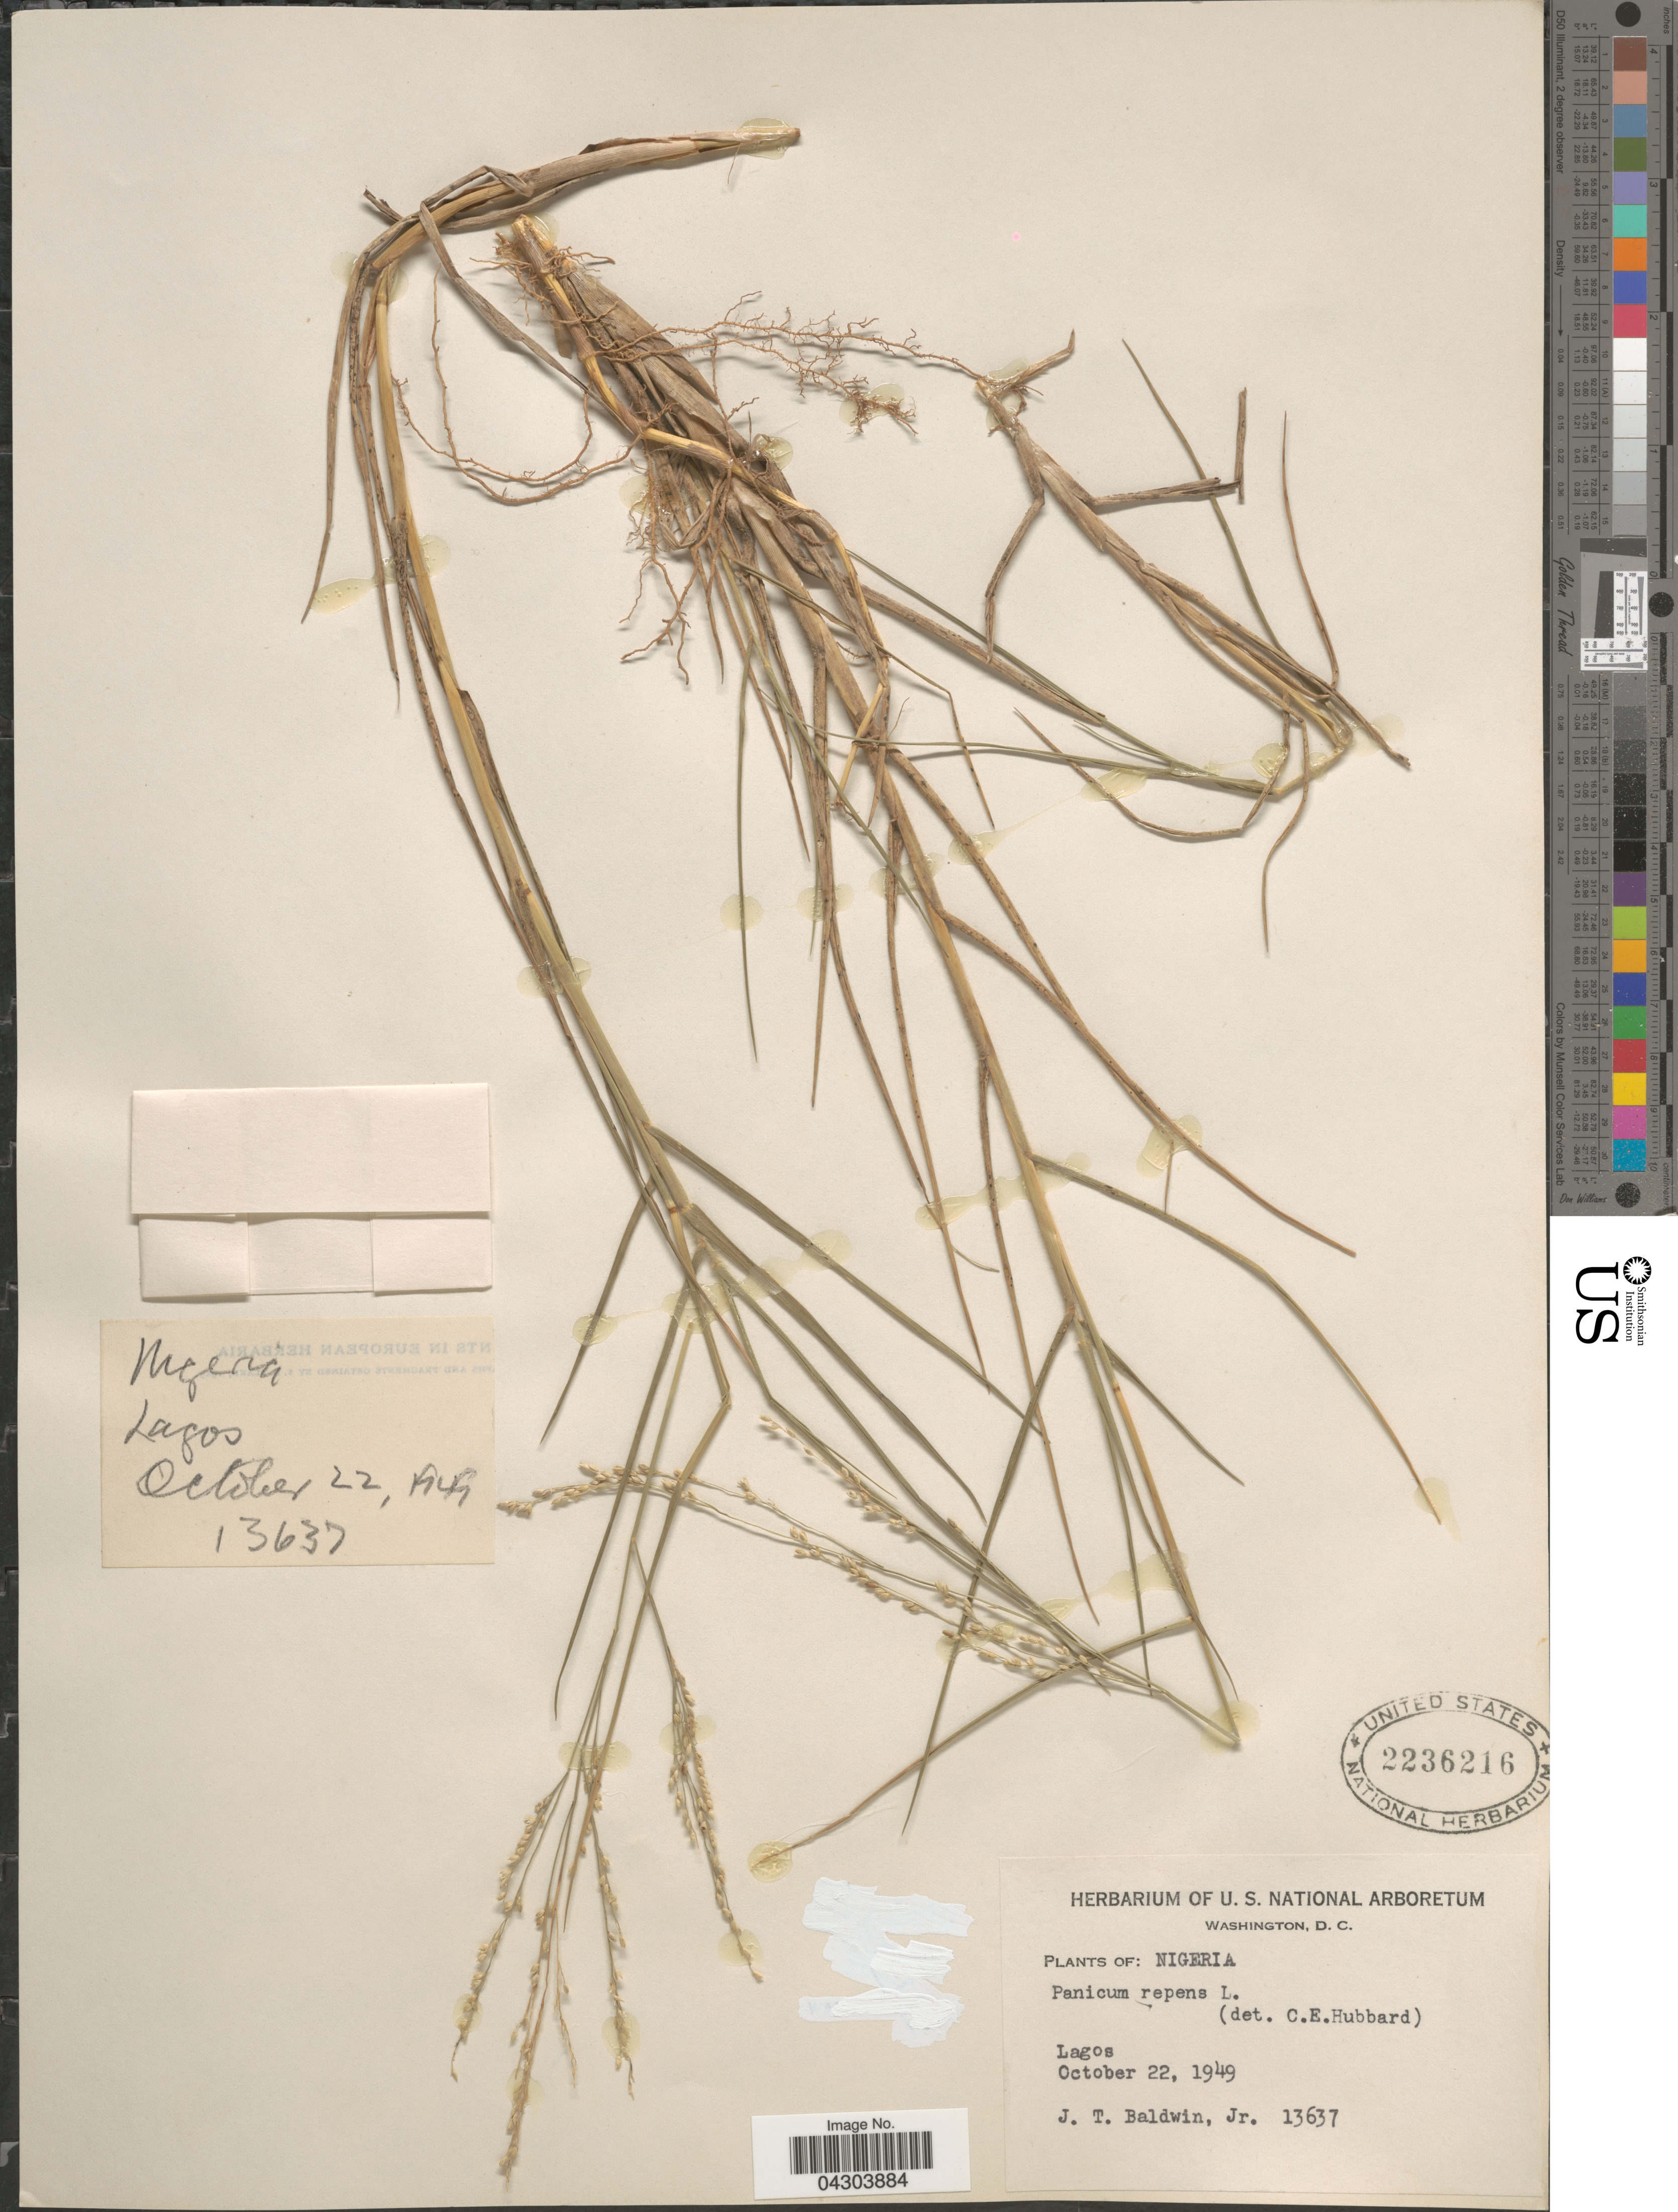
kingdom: Plantae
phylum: Tracheophyta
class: Liliopsida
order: Poales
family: Poaceae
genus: Panicum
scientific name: Panicum repens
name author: L.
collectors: J. T. Baldwin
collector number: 13637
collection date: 1949-10-22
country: Nigeria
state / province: Lagos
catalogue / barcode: US 2236216